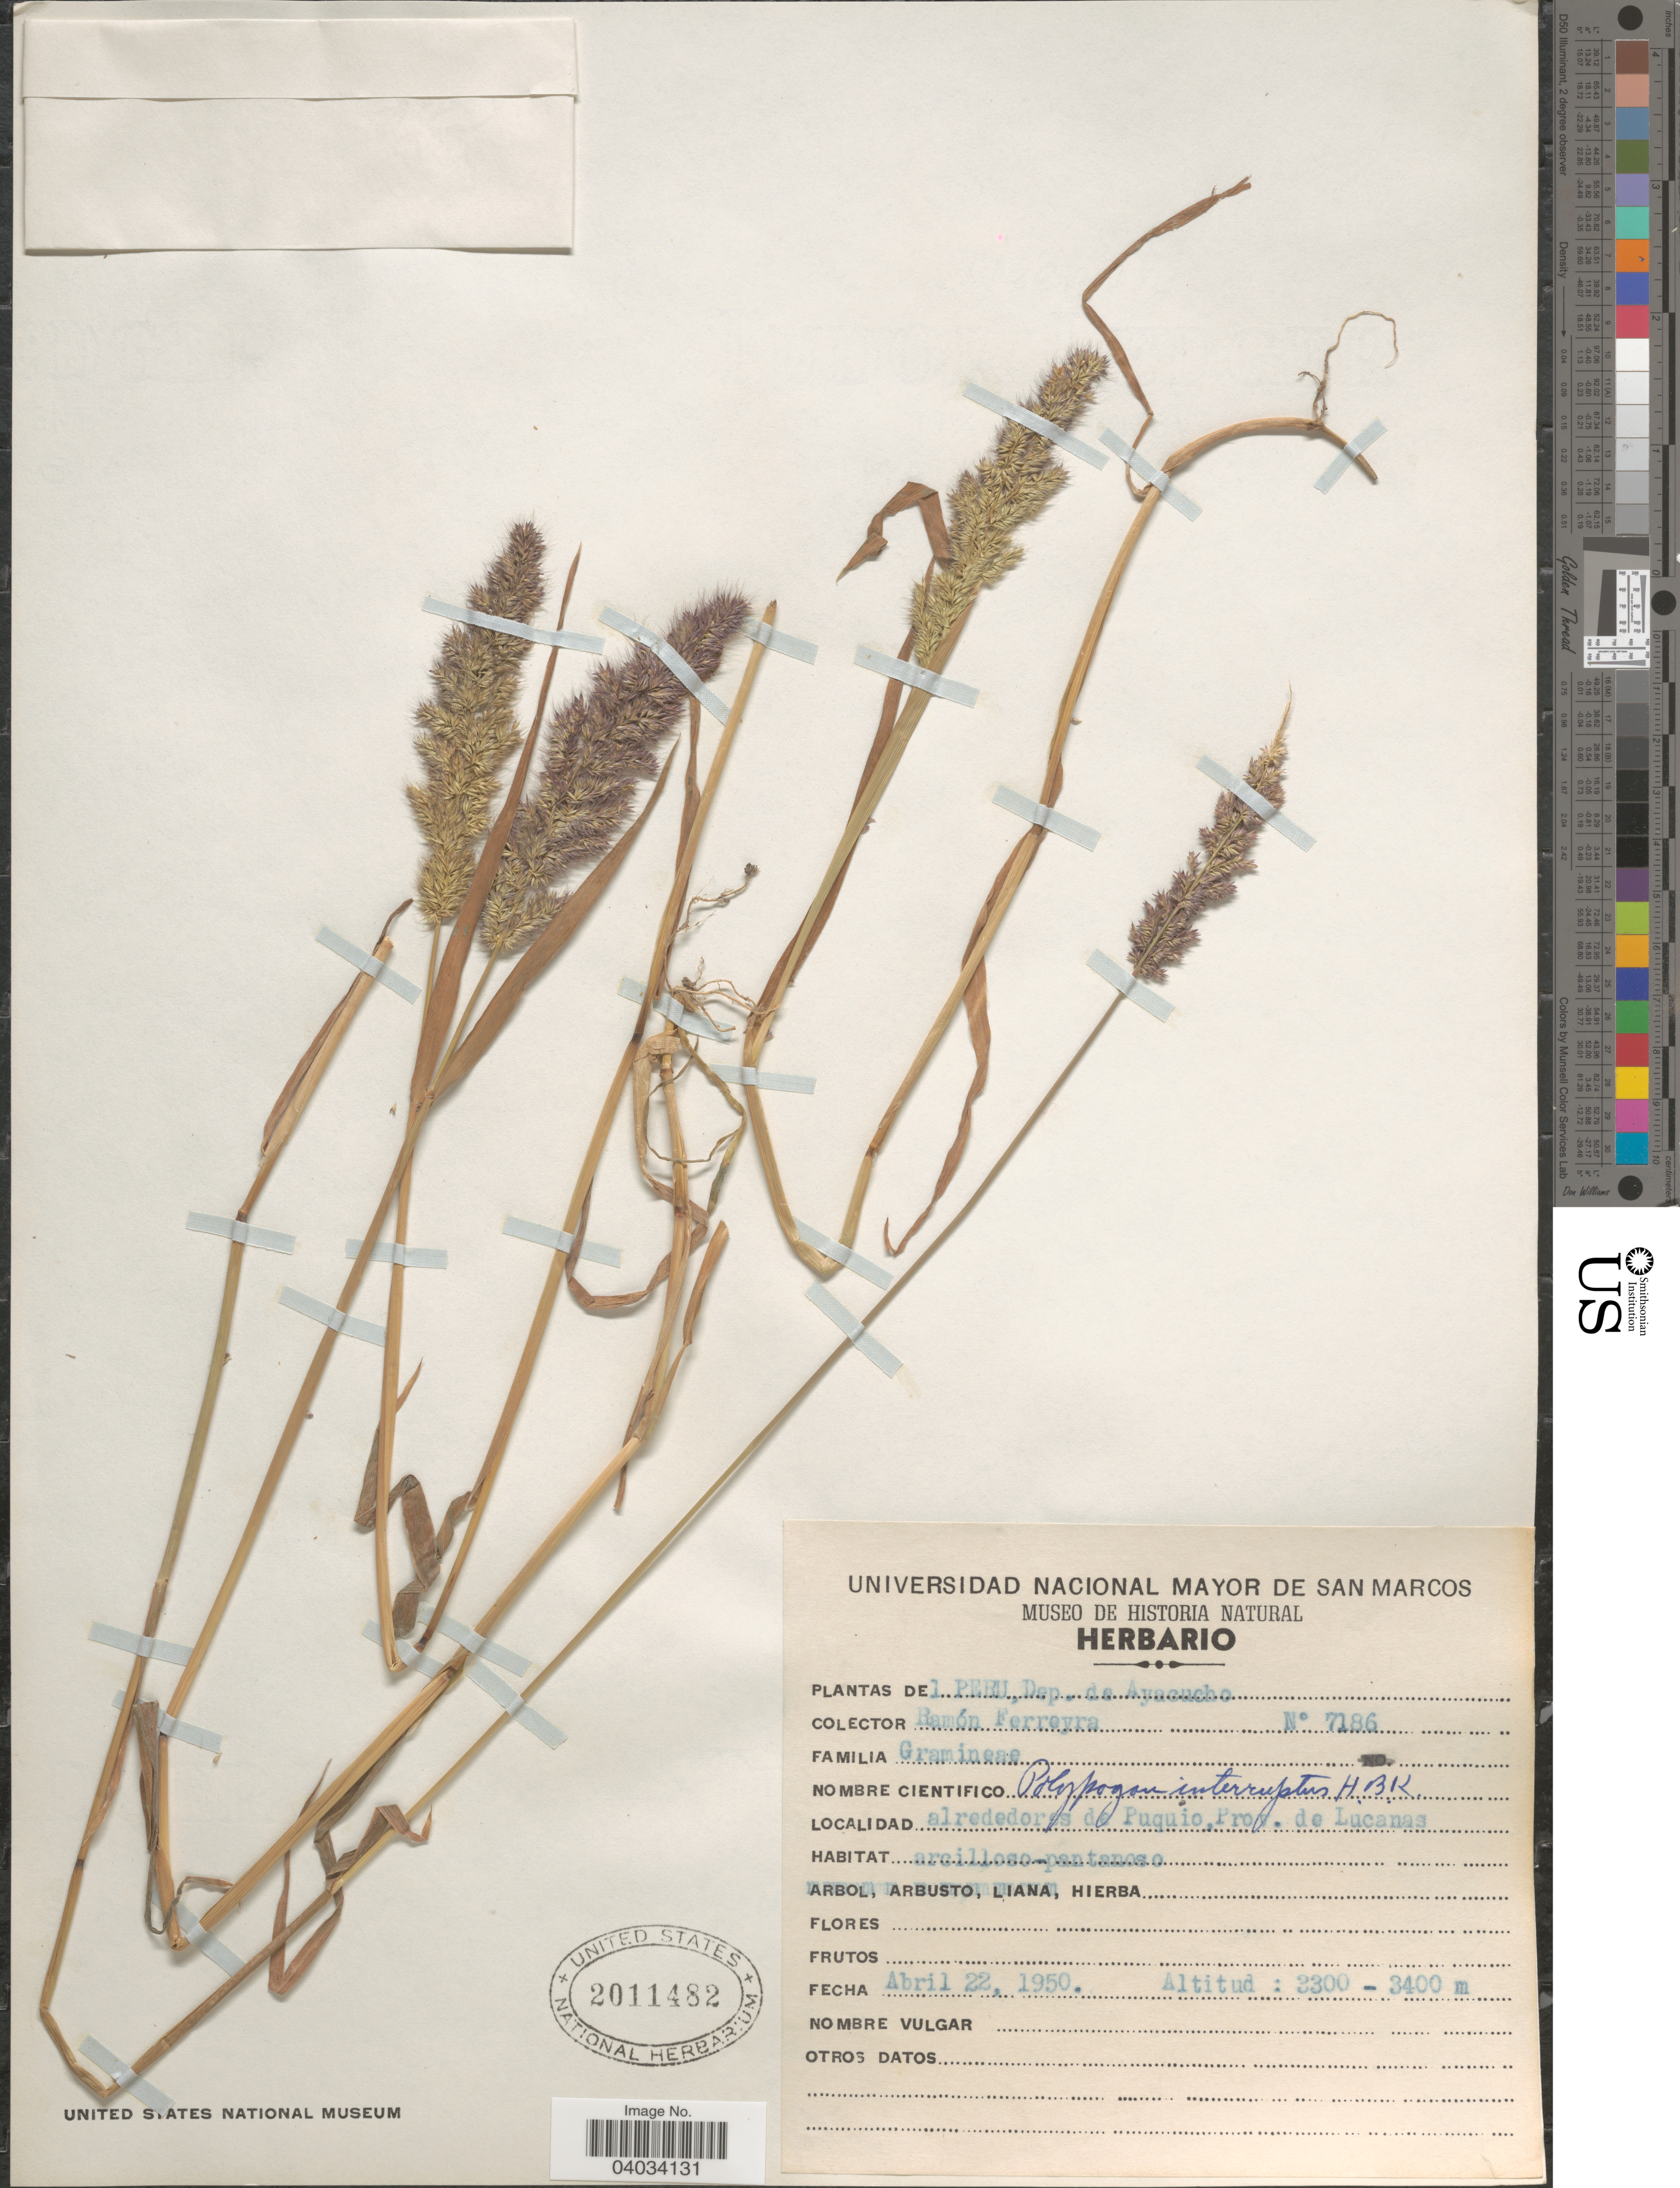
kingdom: Plantae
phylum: Tracheophyta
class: Liliopsida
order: Poales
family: Poaceae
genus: Polypogon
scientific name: Polypogon interruptus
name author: Kunth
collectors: R. A. Ferreyra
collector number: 7186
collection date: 1950-04-22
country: Peru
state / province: Ayacucho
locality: Dep. de Ayacucho. Alrededores de Puquio,Prov. de Lucanas.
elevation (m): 3300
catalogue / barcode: US 2011482